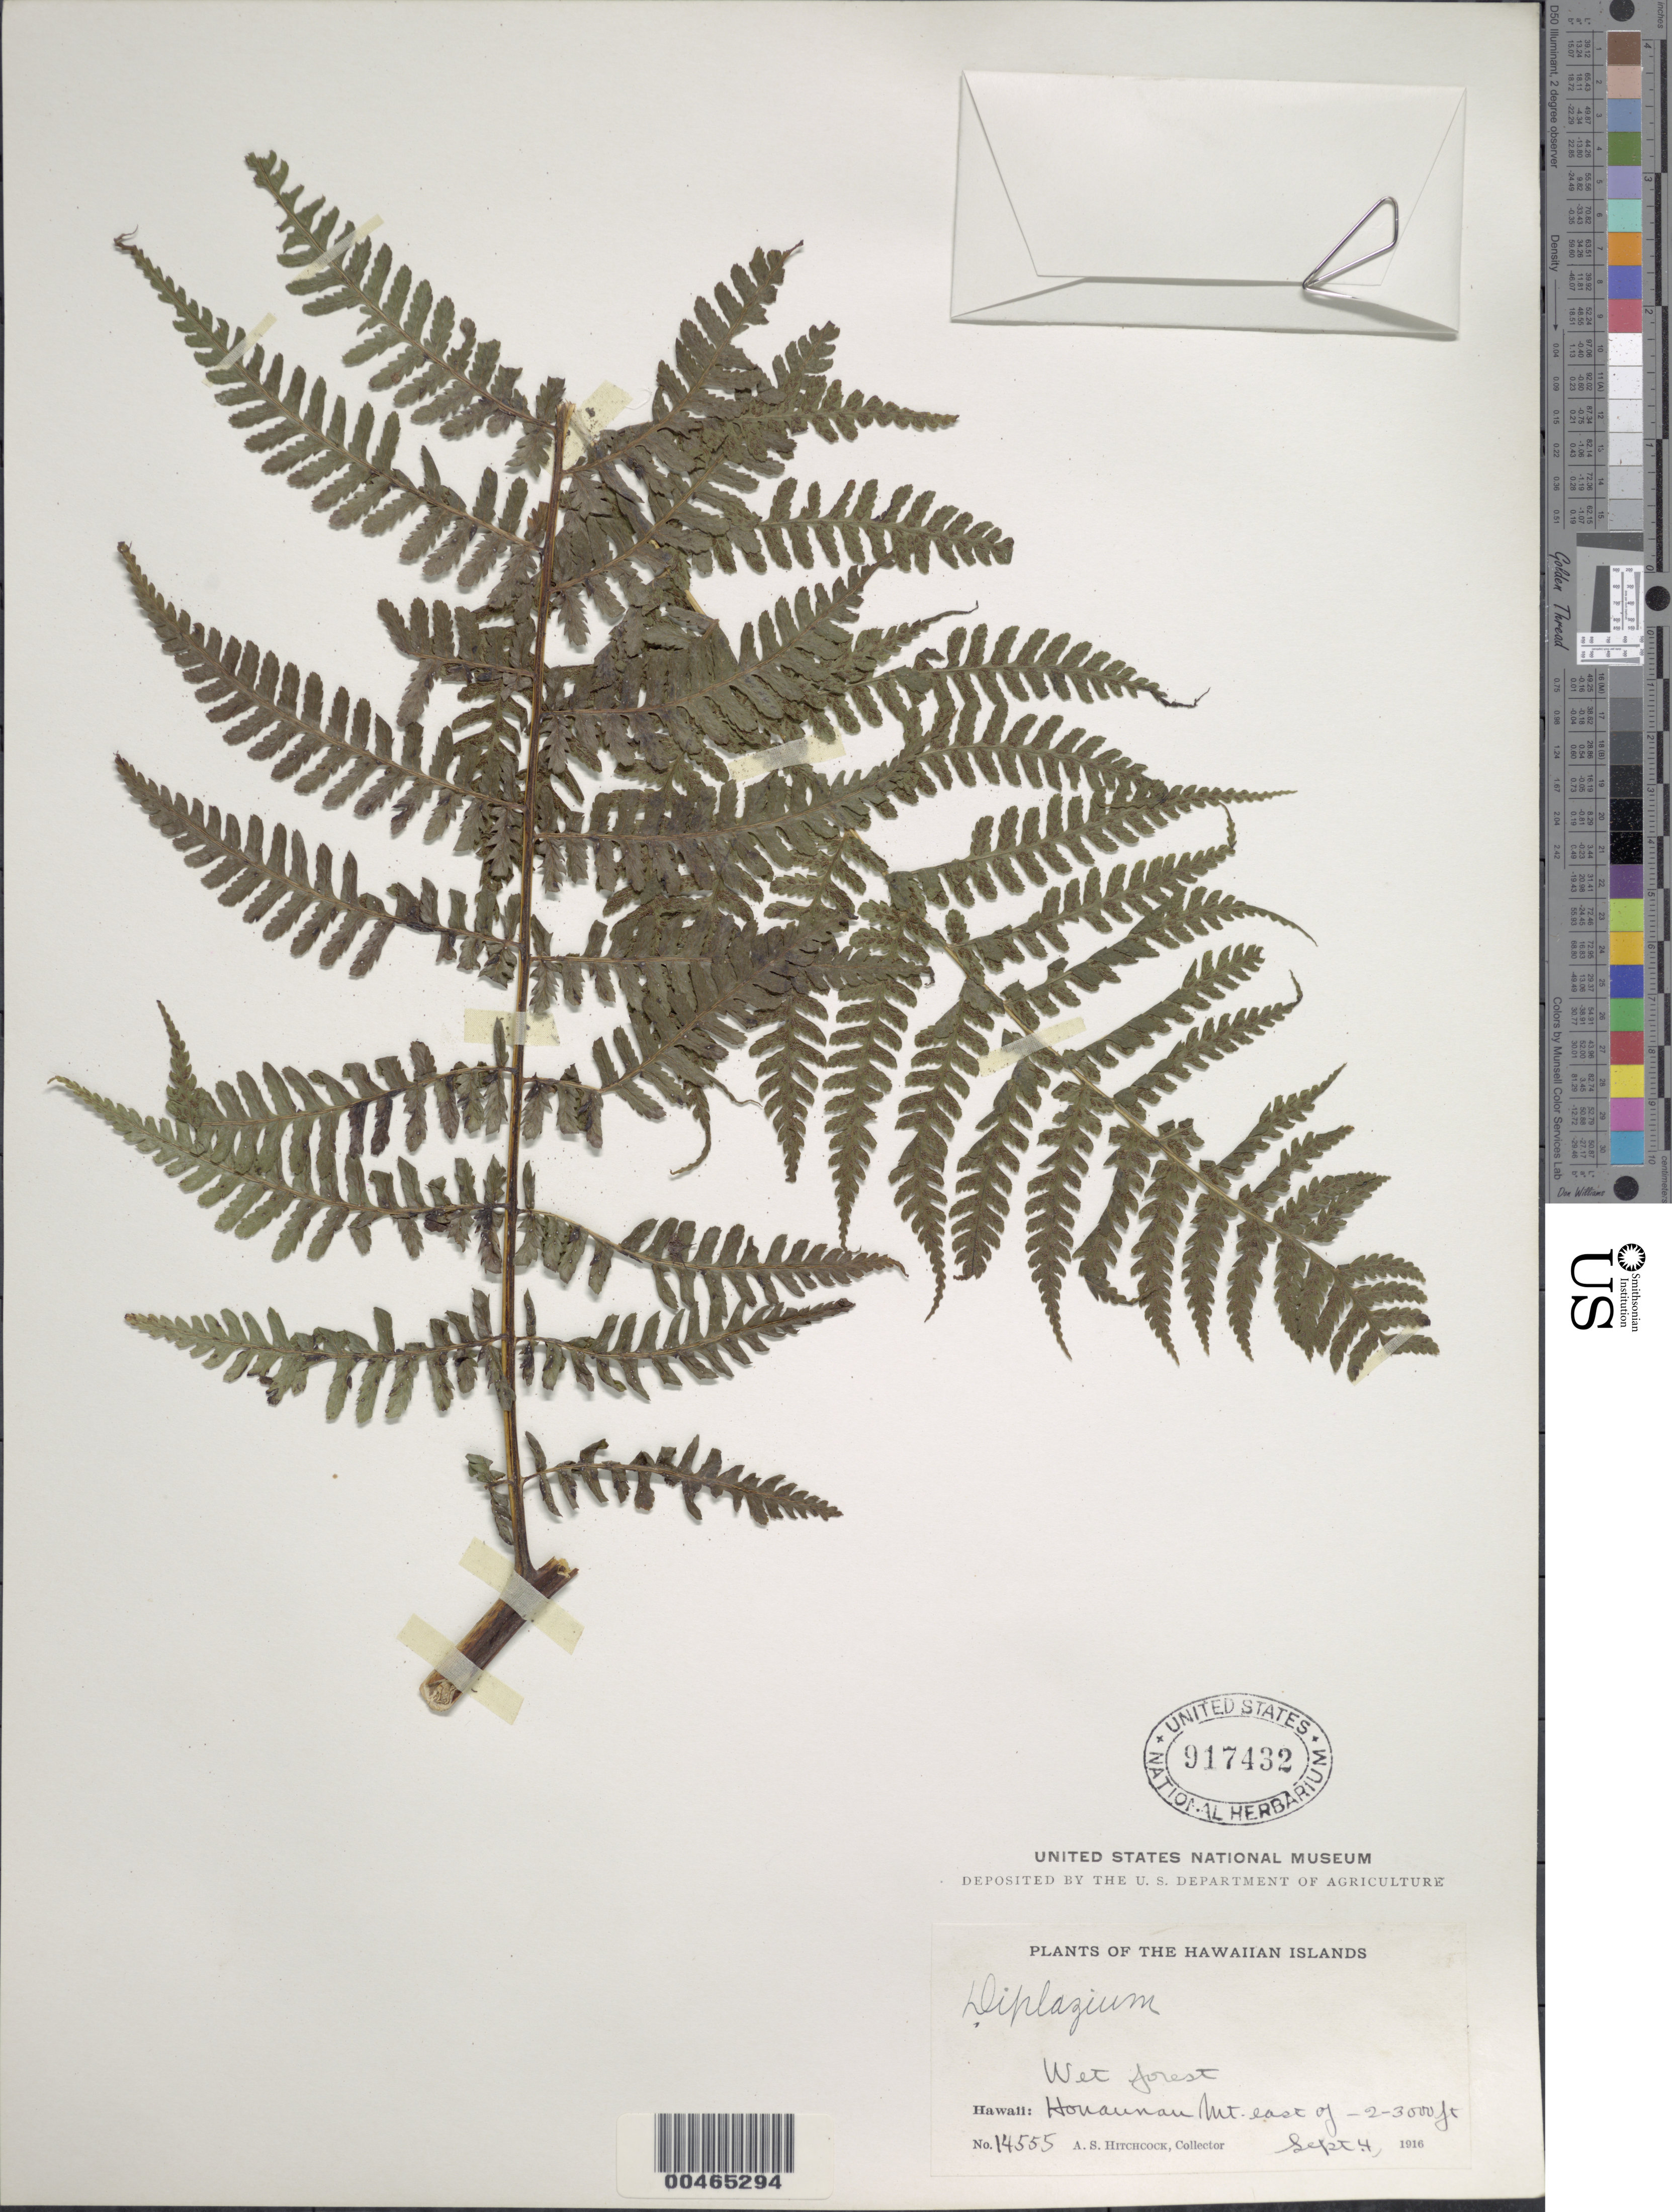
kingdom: Plantae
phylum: Tracheophyta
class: Polypodiopsida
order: Polypodiales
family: Athyriaceae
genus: Diplazium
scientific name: Diplazium sandwichianum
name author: (C. Presl) Diels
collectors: A. S. Hitchcock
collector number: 14555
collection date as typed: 4 Sep 1916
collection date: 1916-09-04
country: United States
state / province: Hawaii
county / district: Hawaii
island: Hawaii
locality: Honaunau Mountain E of, Hawaii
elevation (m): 610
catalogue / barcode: US 917432